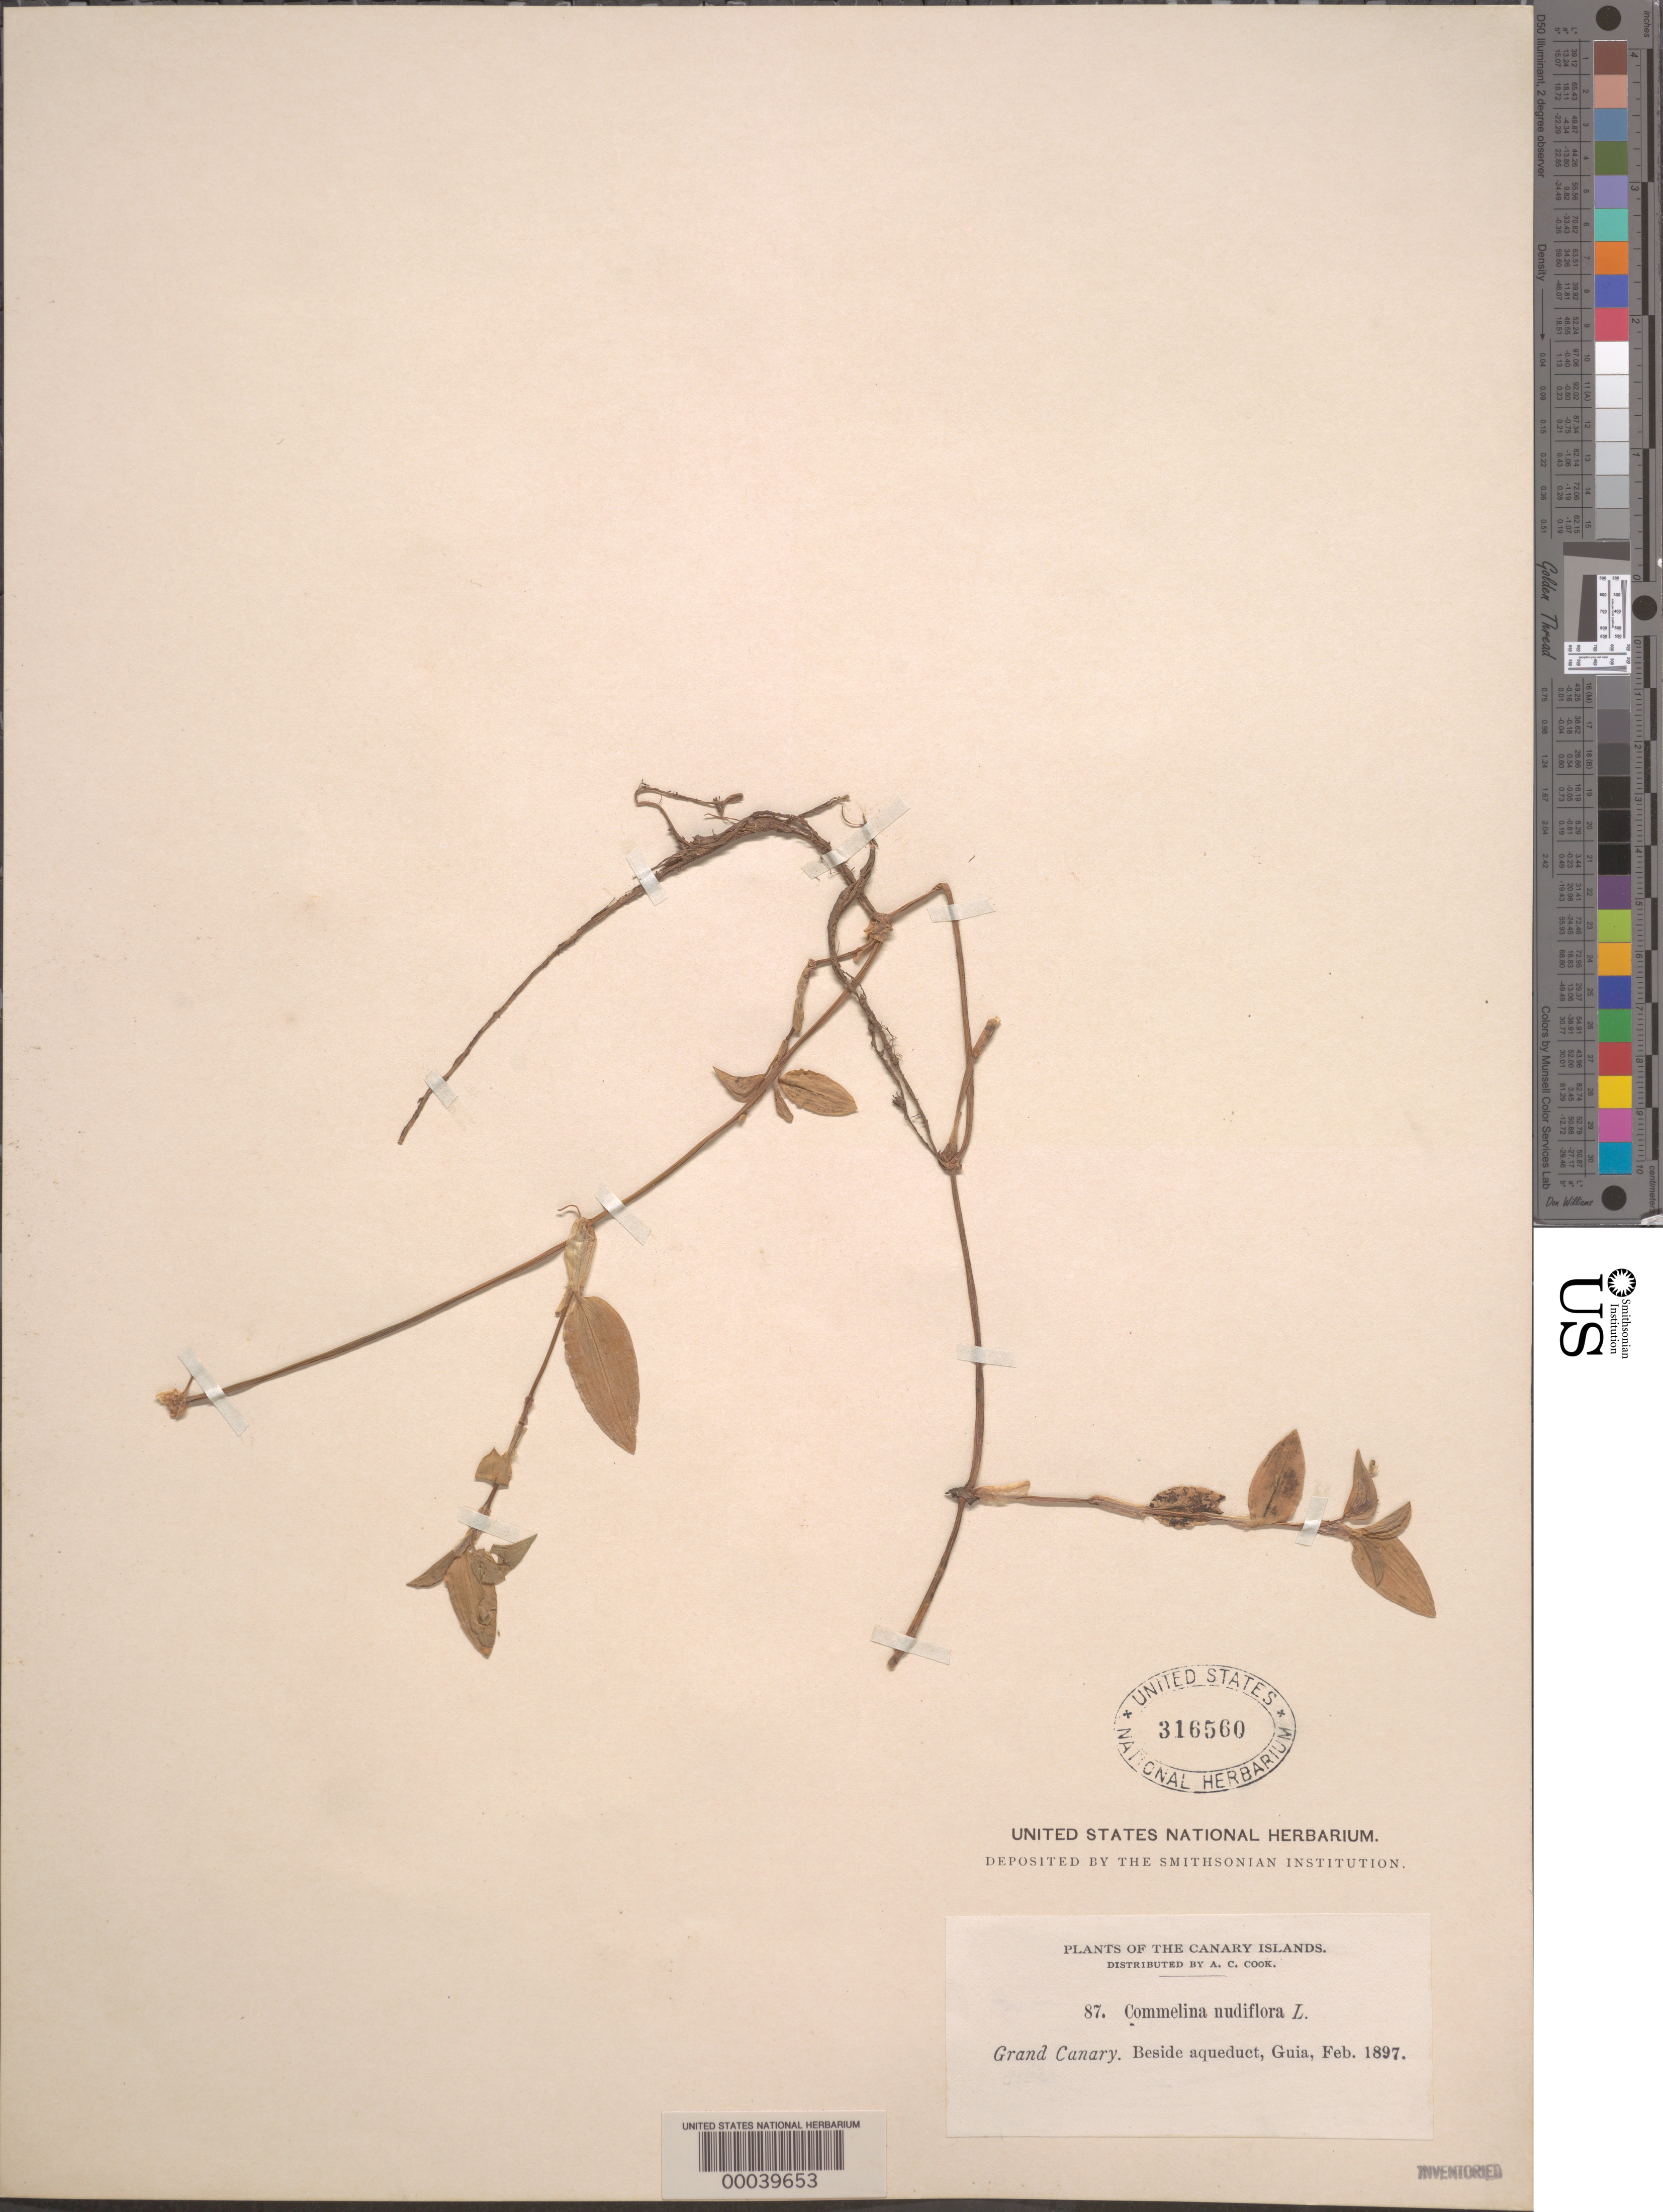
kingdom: Plantae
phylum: Tracheophyta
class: Liliopsida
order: Commelinales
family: Commelinaceae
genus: Commelina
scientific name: Commelina diffusa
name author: Burm. f.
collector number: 87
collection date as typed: Feb 1897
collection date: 1897-02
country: Spain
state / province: Canarias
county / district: Las Palmas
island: Grand Canary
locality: Grand Canary, near Guia. [Las Palmas Province]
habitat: Aqueduct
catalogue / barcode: US 316560